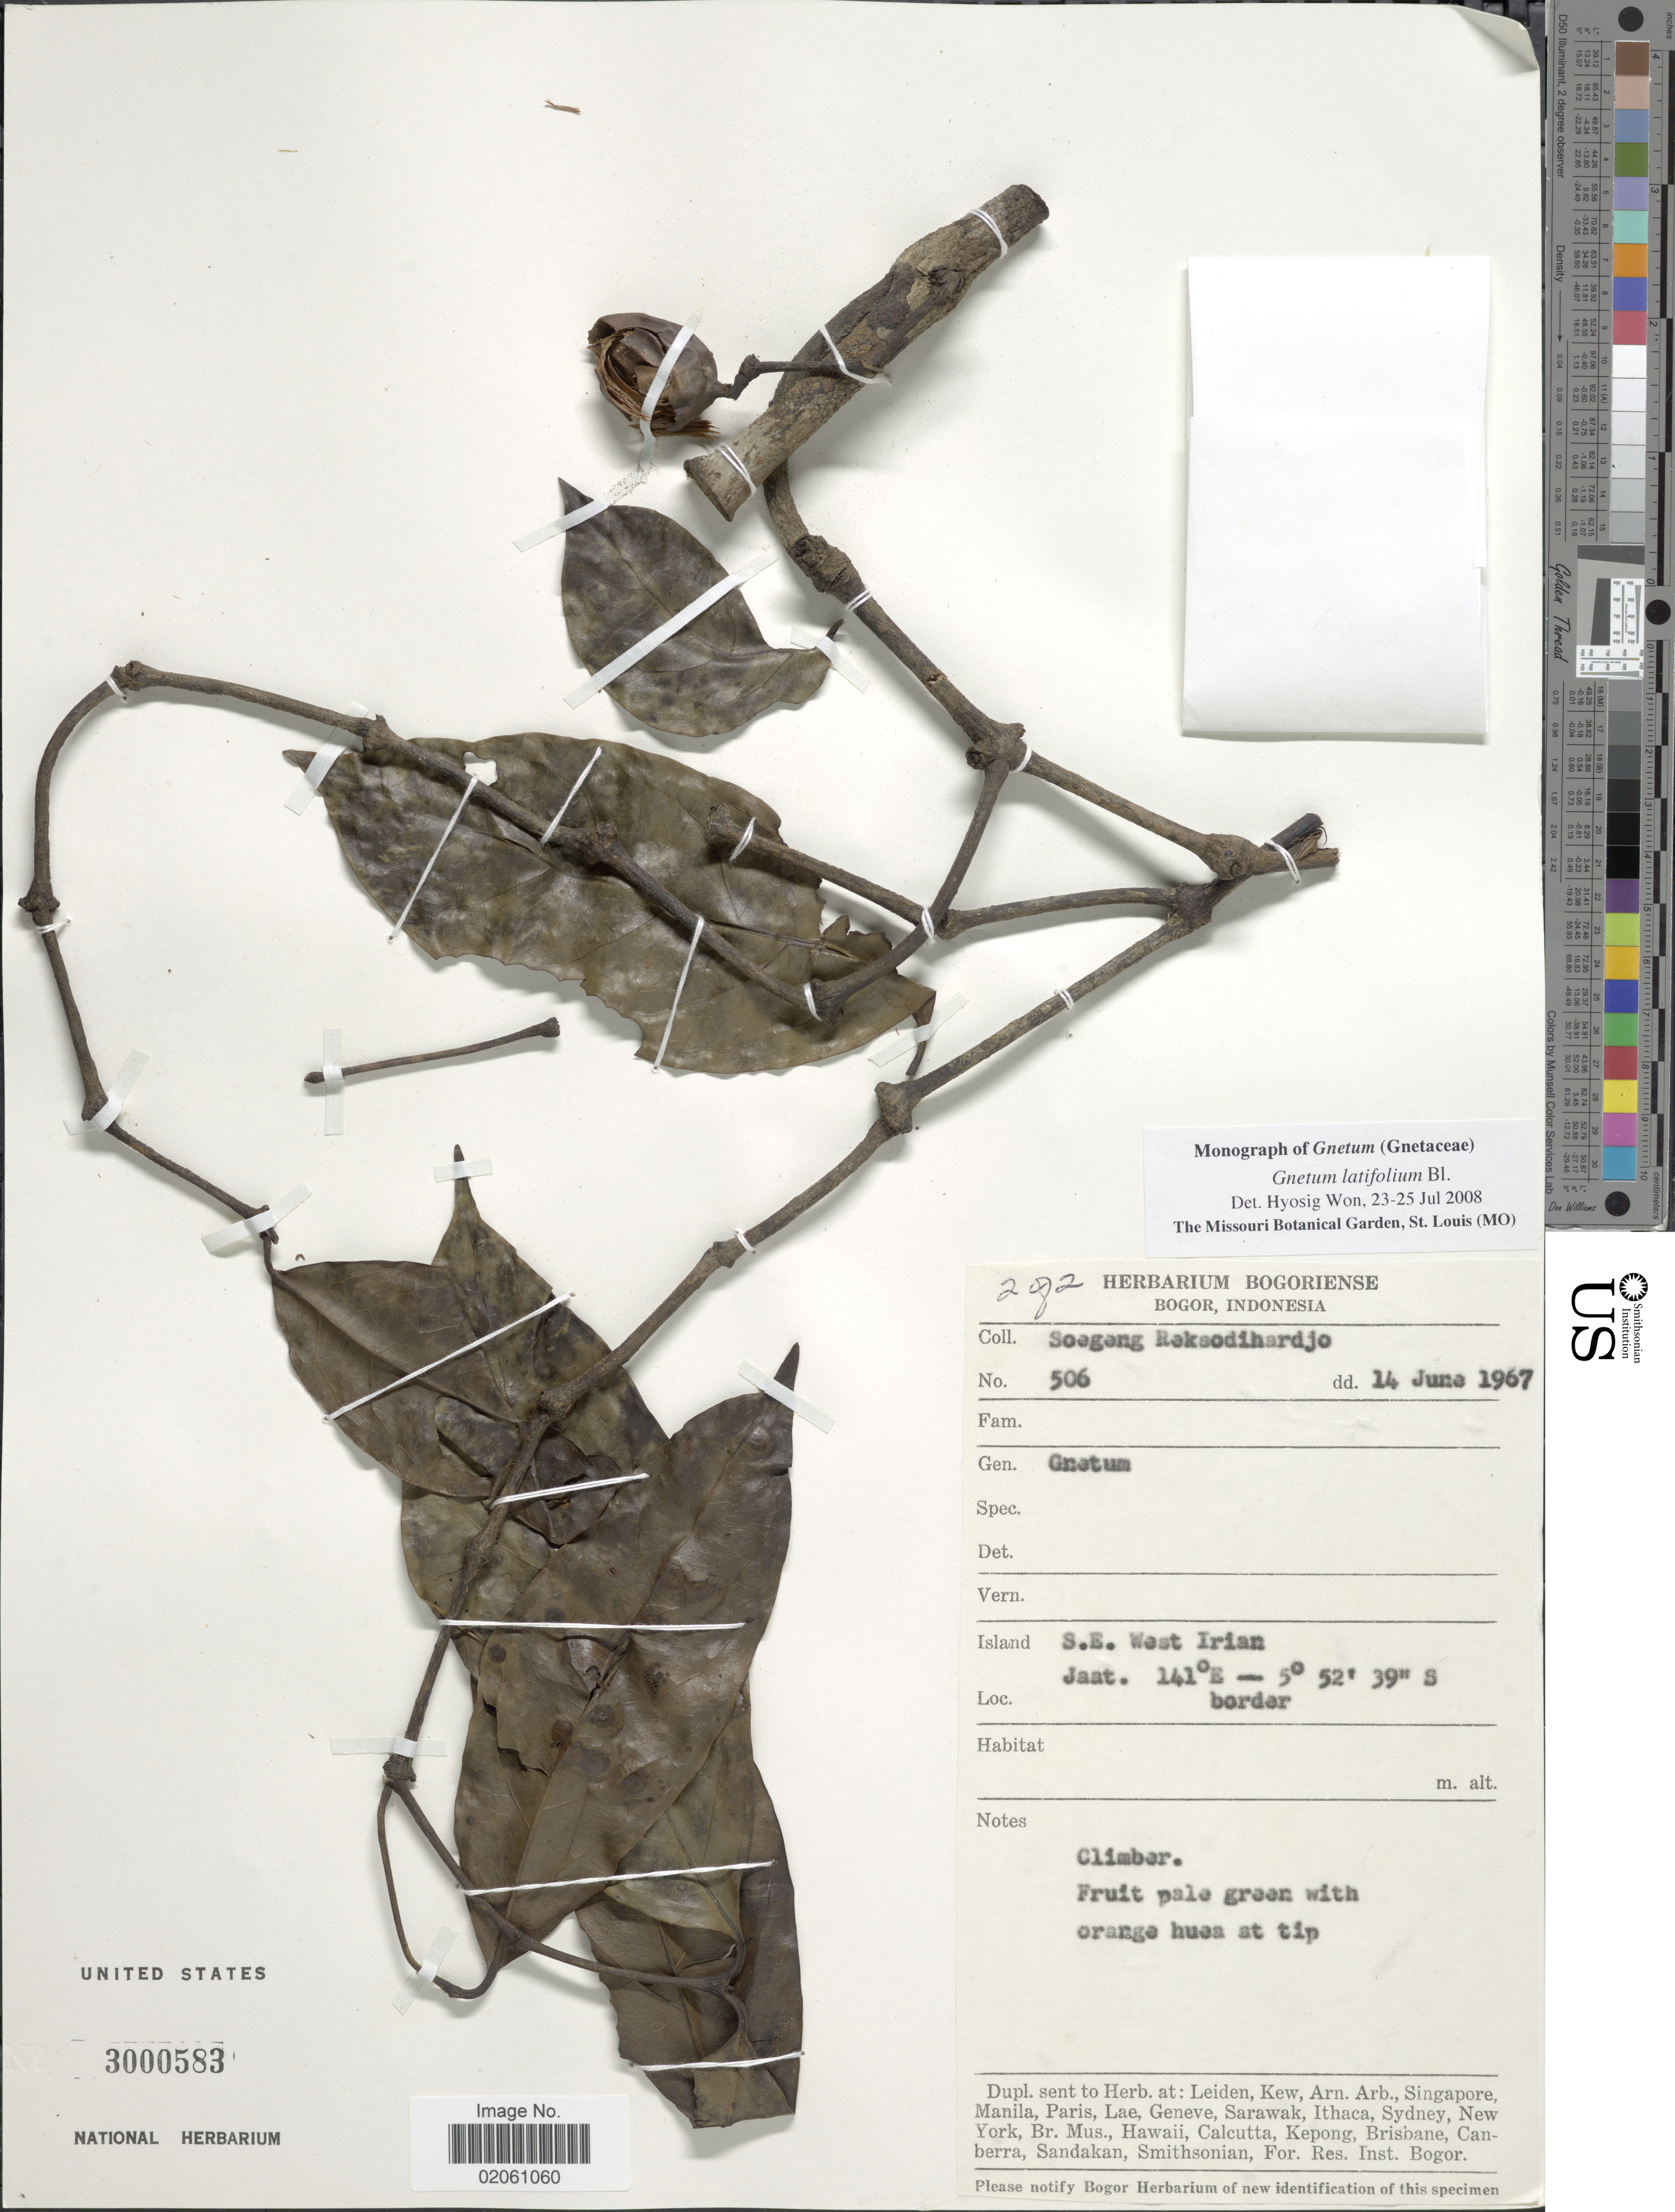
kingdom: Plantae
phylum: Tracheophyta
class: Gnetopsida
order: Gnetales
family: Gnetaceae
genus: Gnetum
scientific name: Gnetum latifolium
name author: Blume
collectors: S. Reksodihardjo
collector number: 506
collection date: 1967-06-14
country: Indonesia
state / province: Papua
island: New Guinea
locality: Island S.E. West Irian Jaat. border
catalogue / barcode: US 3000583